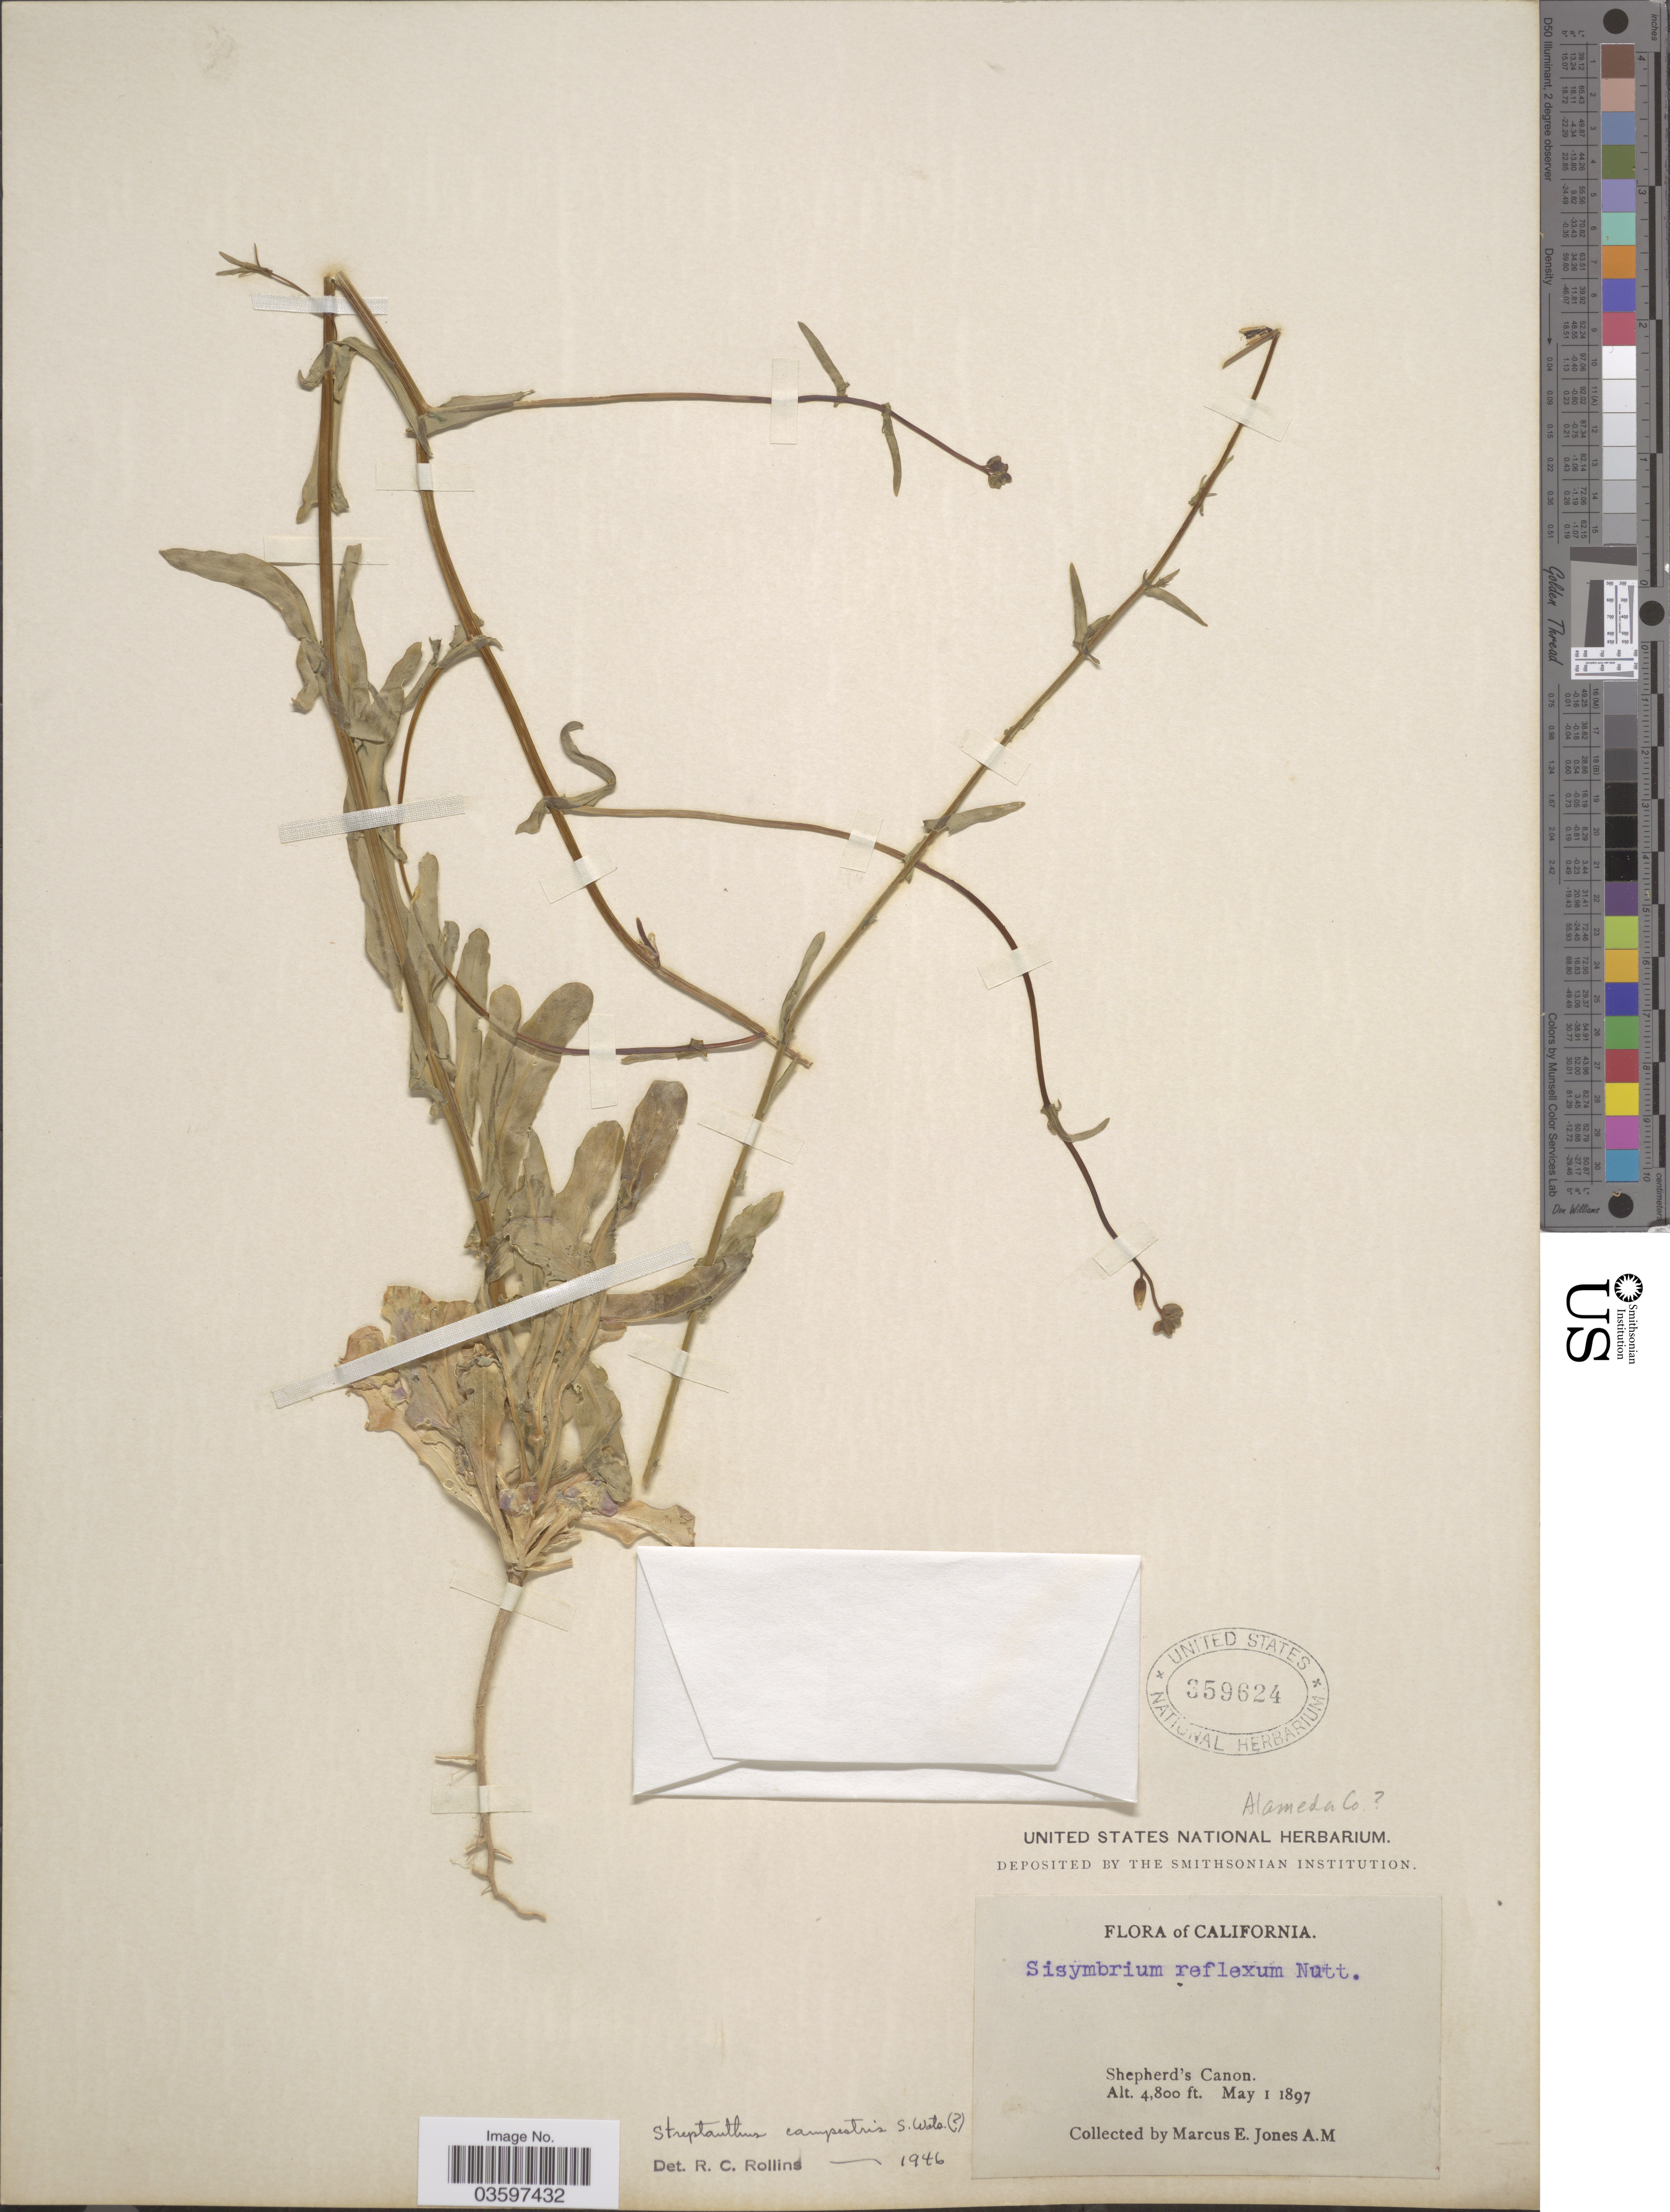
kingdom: Plantae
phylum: Tracheophyta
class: Magnoliopsida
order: Brassicales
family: Brassicaceae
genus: Streptanthus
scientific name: Streptanthus campestris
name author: S. Watson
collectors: M. E. Jones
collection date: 1897-05-01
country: United States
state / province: California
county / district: Alameda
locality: Shepherd's Canon. Alameda Co.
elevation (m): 1463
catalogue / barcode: US 359624